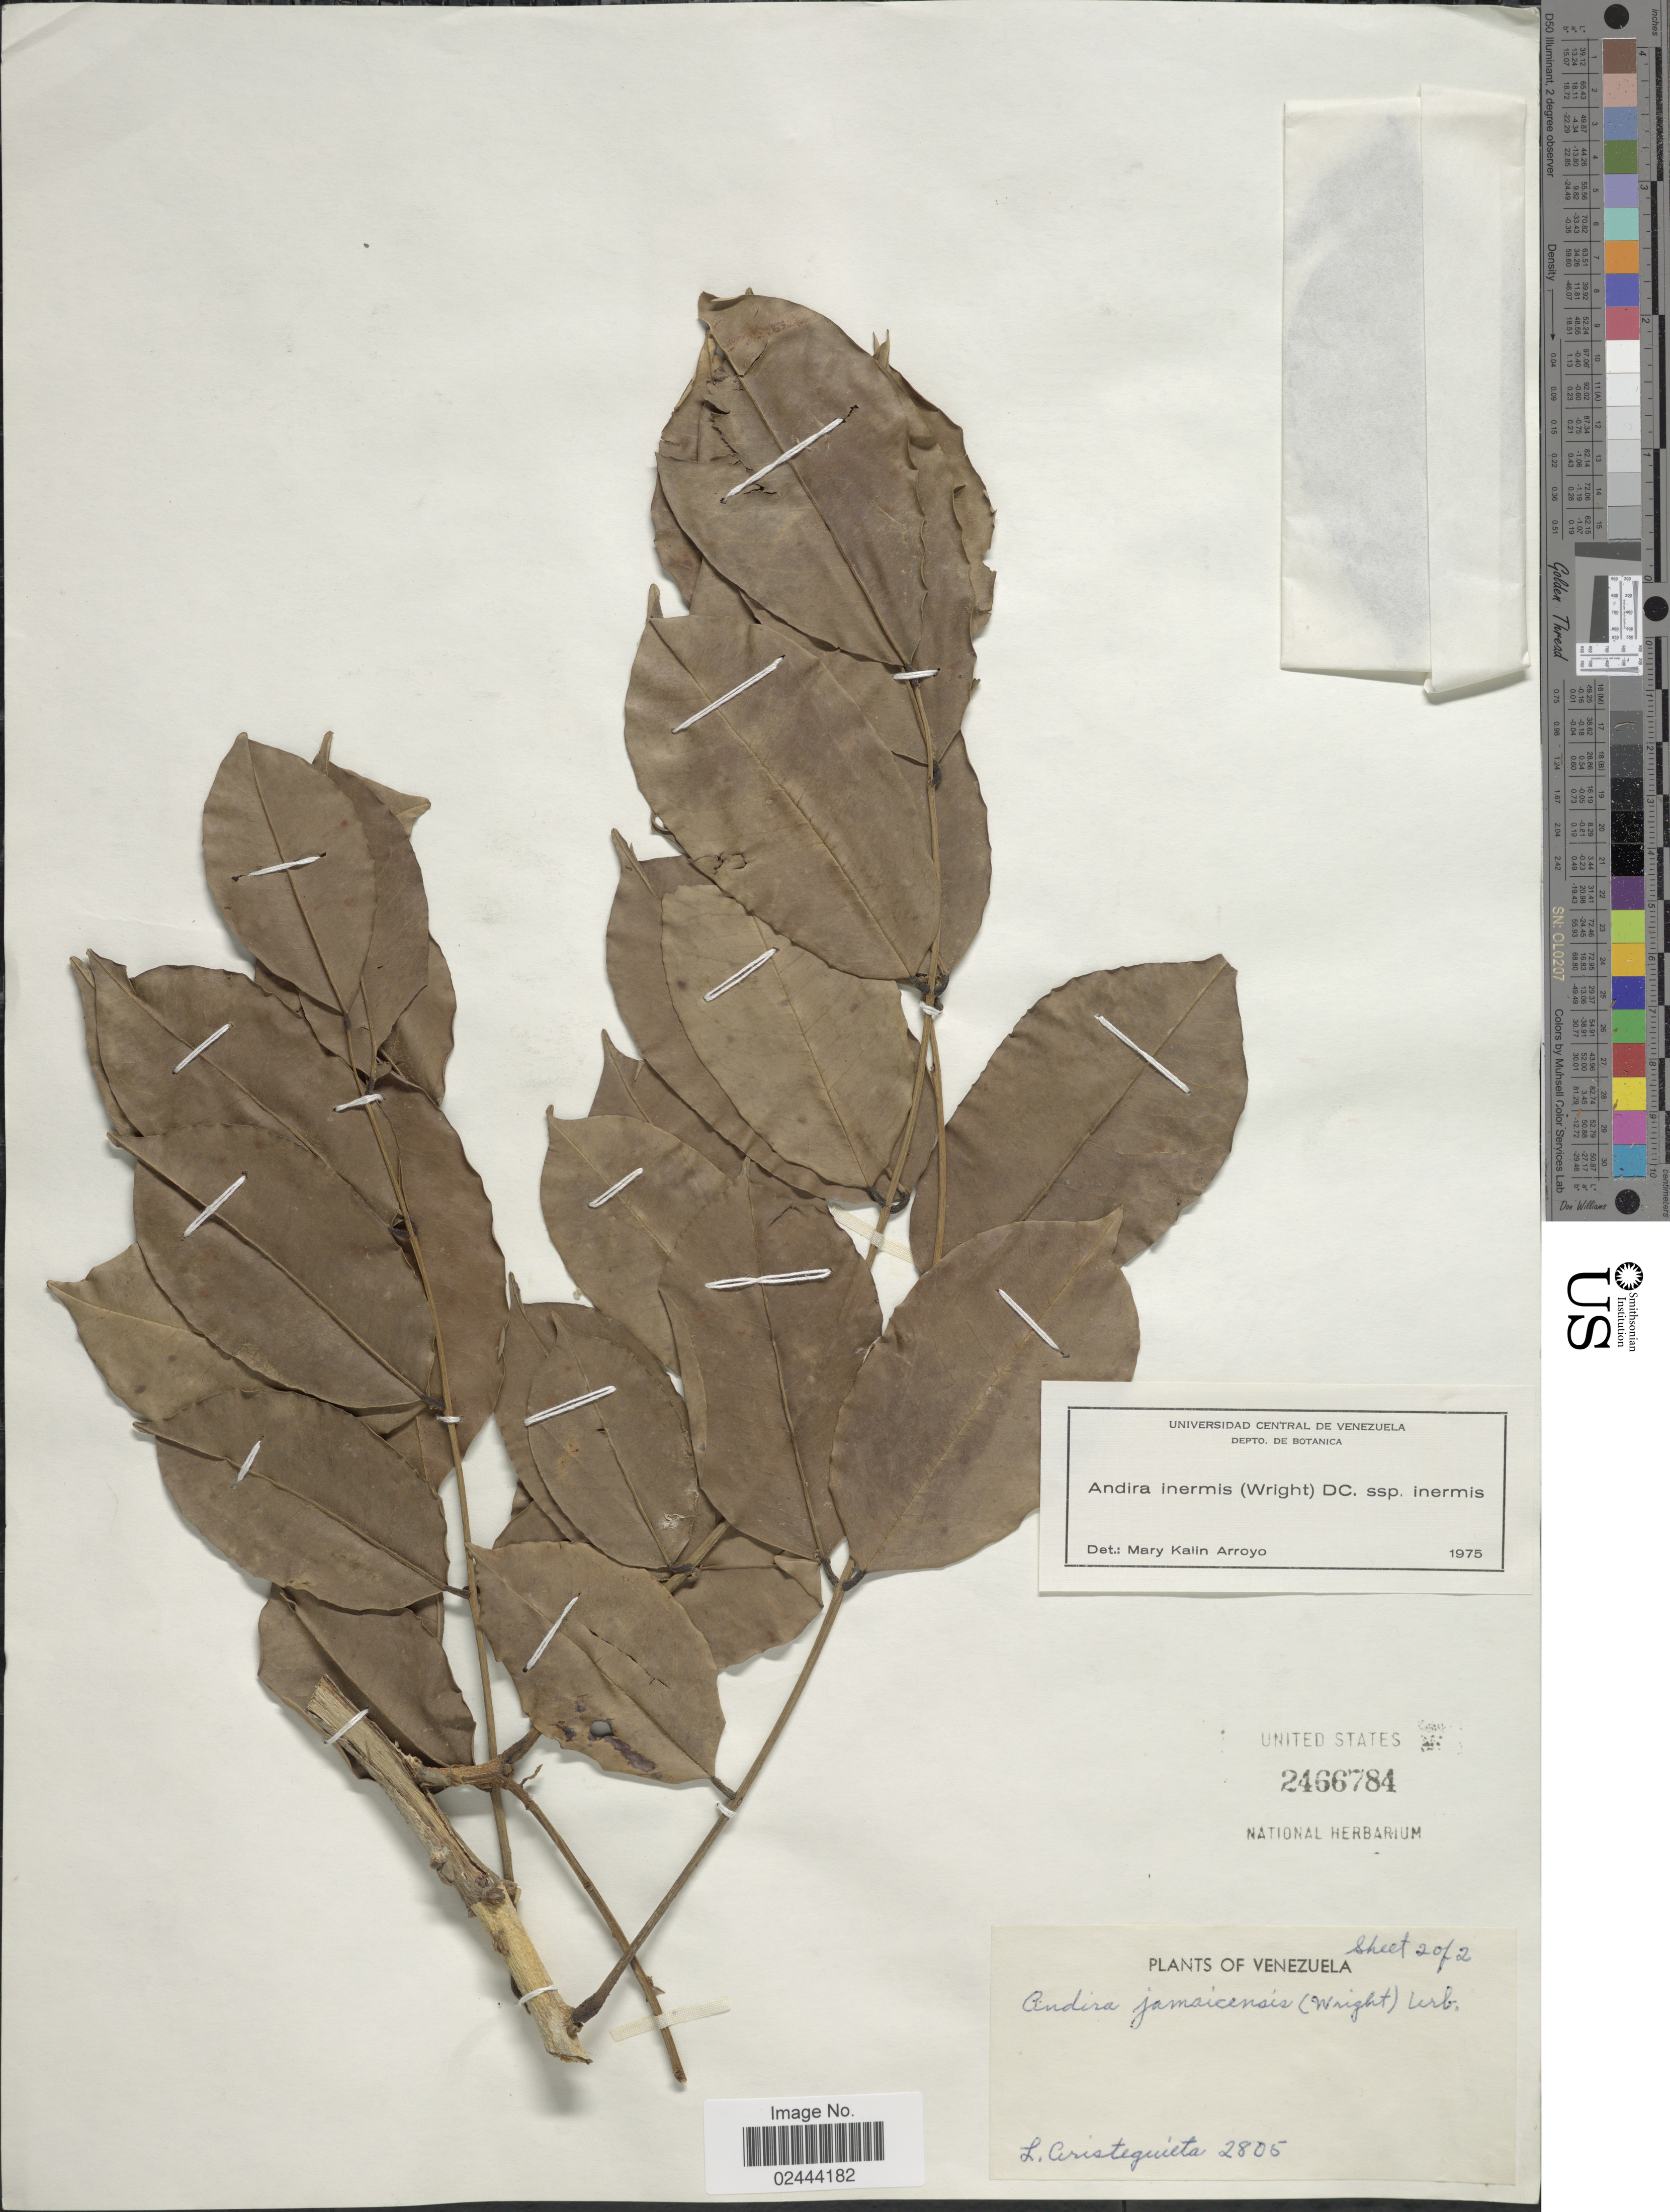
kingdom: Plantae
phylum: Tracheophyta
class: Magnoliopsida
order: Fabales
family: Fabaceae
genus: Andira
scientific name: Andira inermis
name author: (W. Wright) Kunth ex DC.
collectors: L. Aristeguieta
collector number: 2805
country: Venezuela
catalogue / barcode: US 2466784